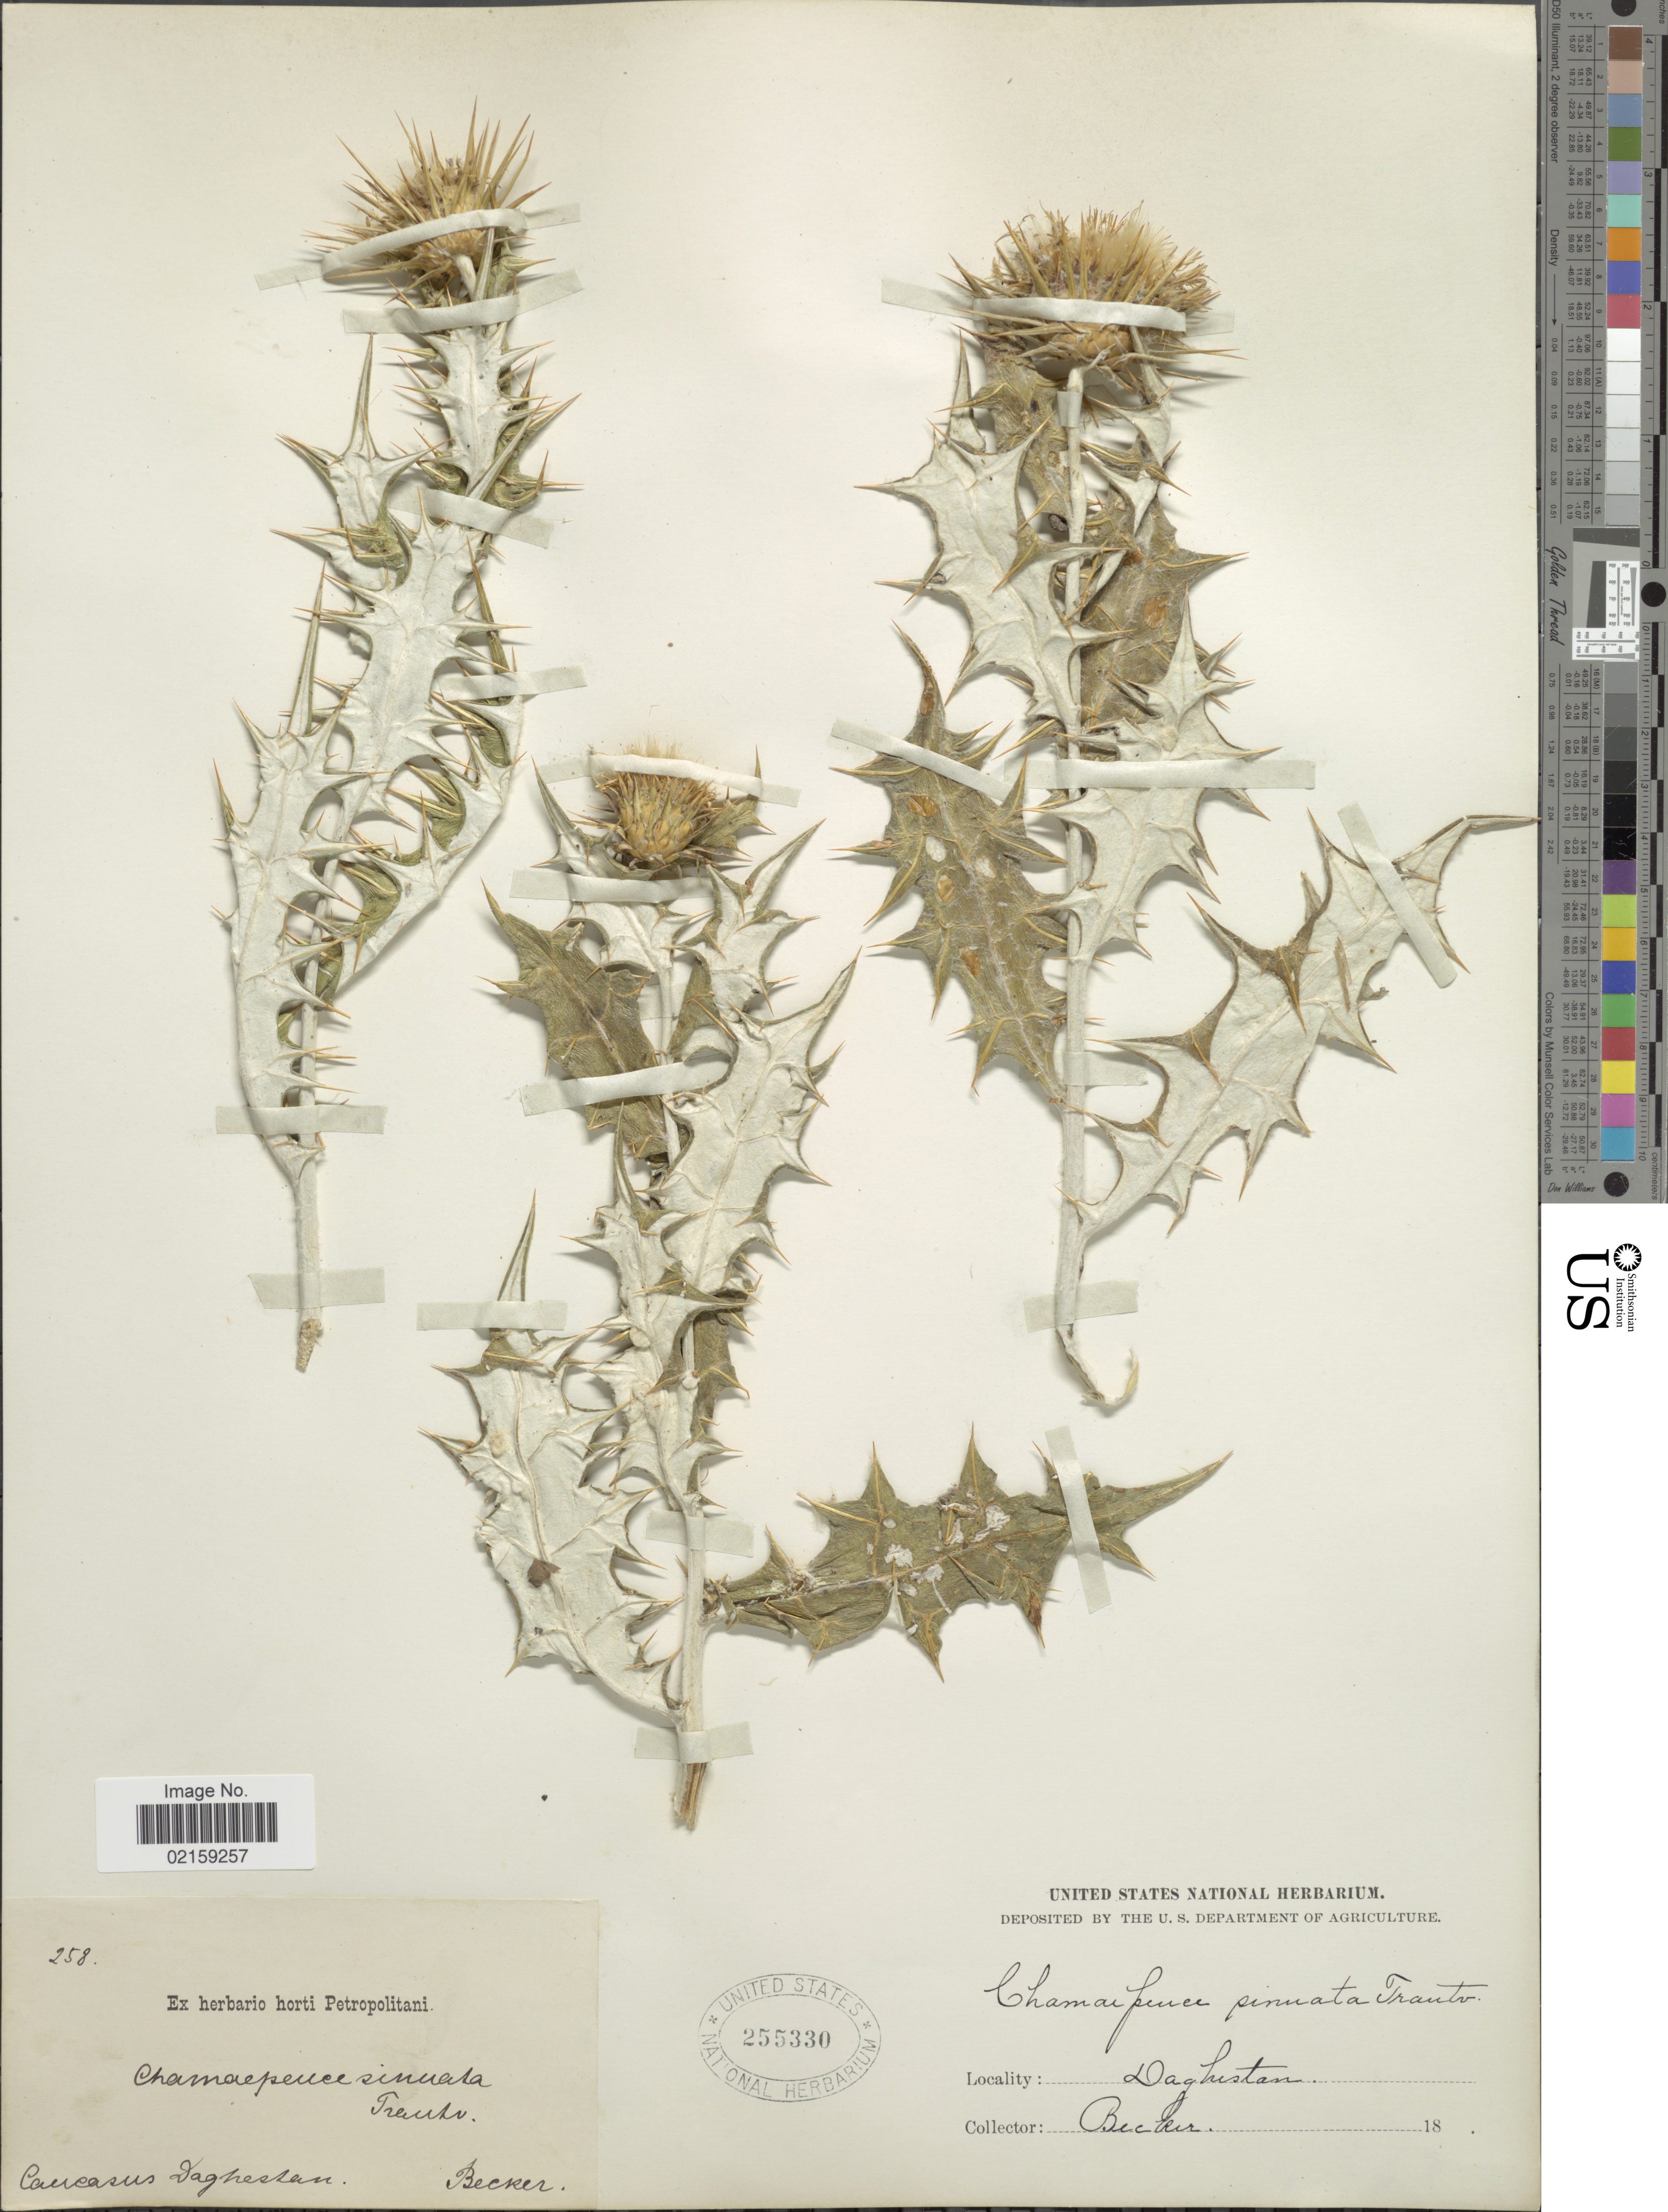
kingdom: Plantae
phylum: Tracheophyta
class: Magnoliopsida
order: Asterales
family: Asteraceae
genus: Lamyropsis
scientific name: Lamyropsis sinuata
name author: (Trautv.) Dittrich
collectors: -. Becker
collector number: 258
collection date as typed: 18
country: Russian Federation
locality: Daghistan, Caucasus Daghestan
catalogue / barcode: US 255330